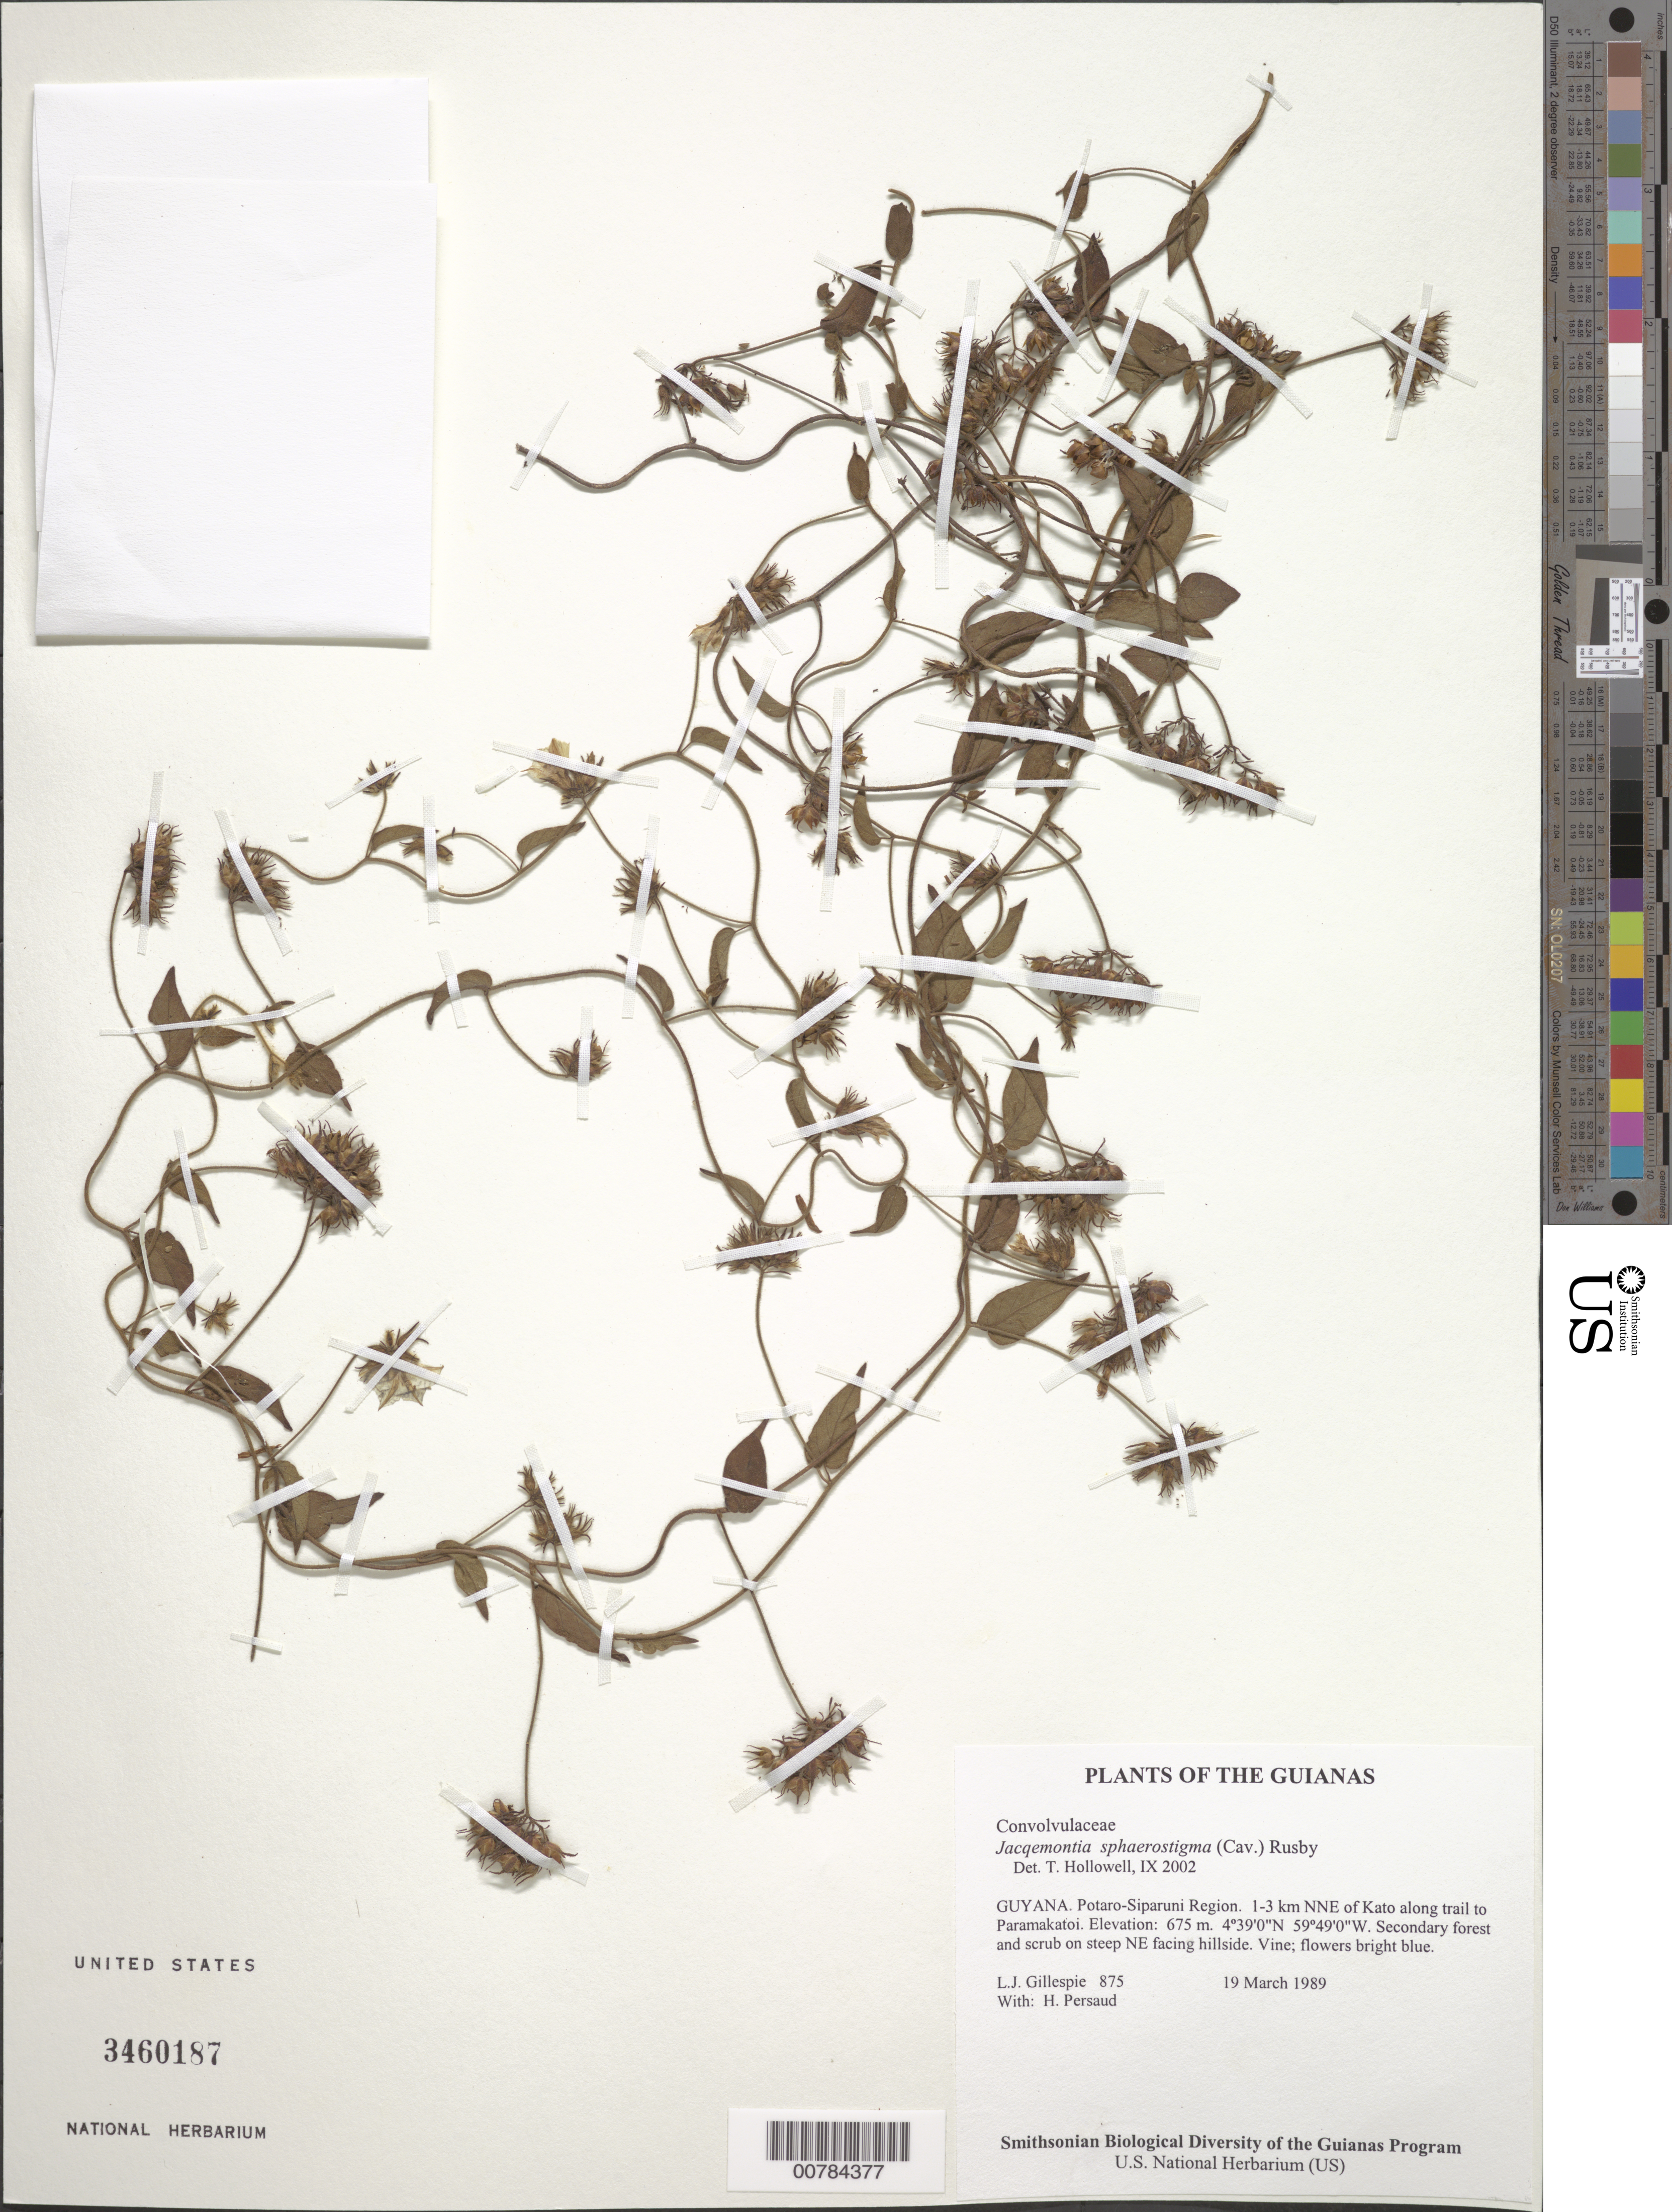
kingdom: Plantae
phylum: Tracheophyta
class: Magnoliopsida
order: Solanales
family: Convolvulaceae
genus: Jacquemontia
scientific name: Jacquemontia sphaerostigma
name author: (Cav.) Rusby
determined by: Hollowell, T. H., (BOT), Smithsonian Institution - National Museum of Natural History (UNITED STATES)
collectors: L. J. Gillespie & H. Persaud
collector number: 875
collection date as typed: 19 March 1989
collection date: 1989-03-19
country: Guyana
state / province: Potaro-Siparuni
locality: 1-3 km NNE of Kato along trail to Paramakatoi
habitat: Secondary forest and scrub on steep NE facing hillside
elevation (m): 675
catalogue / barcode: US 3460187